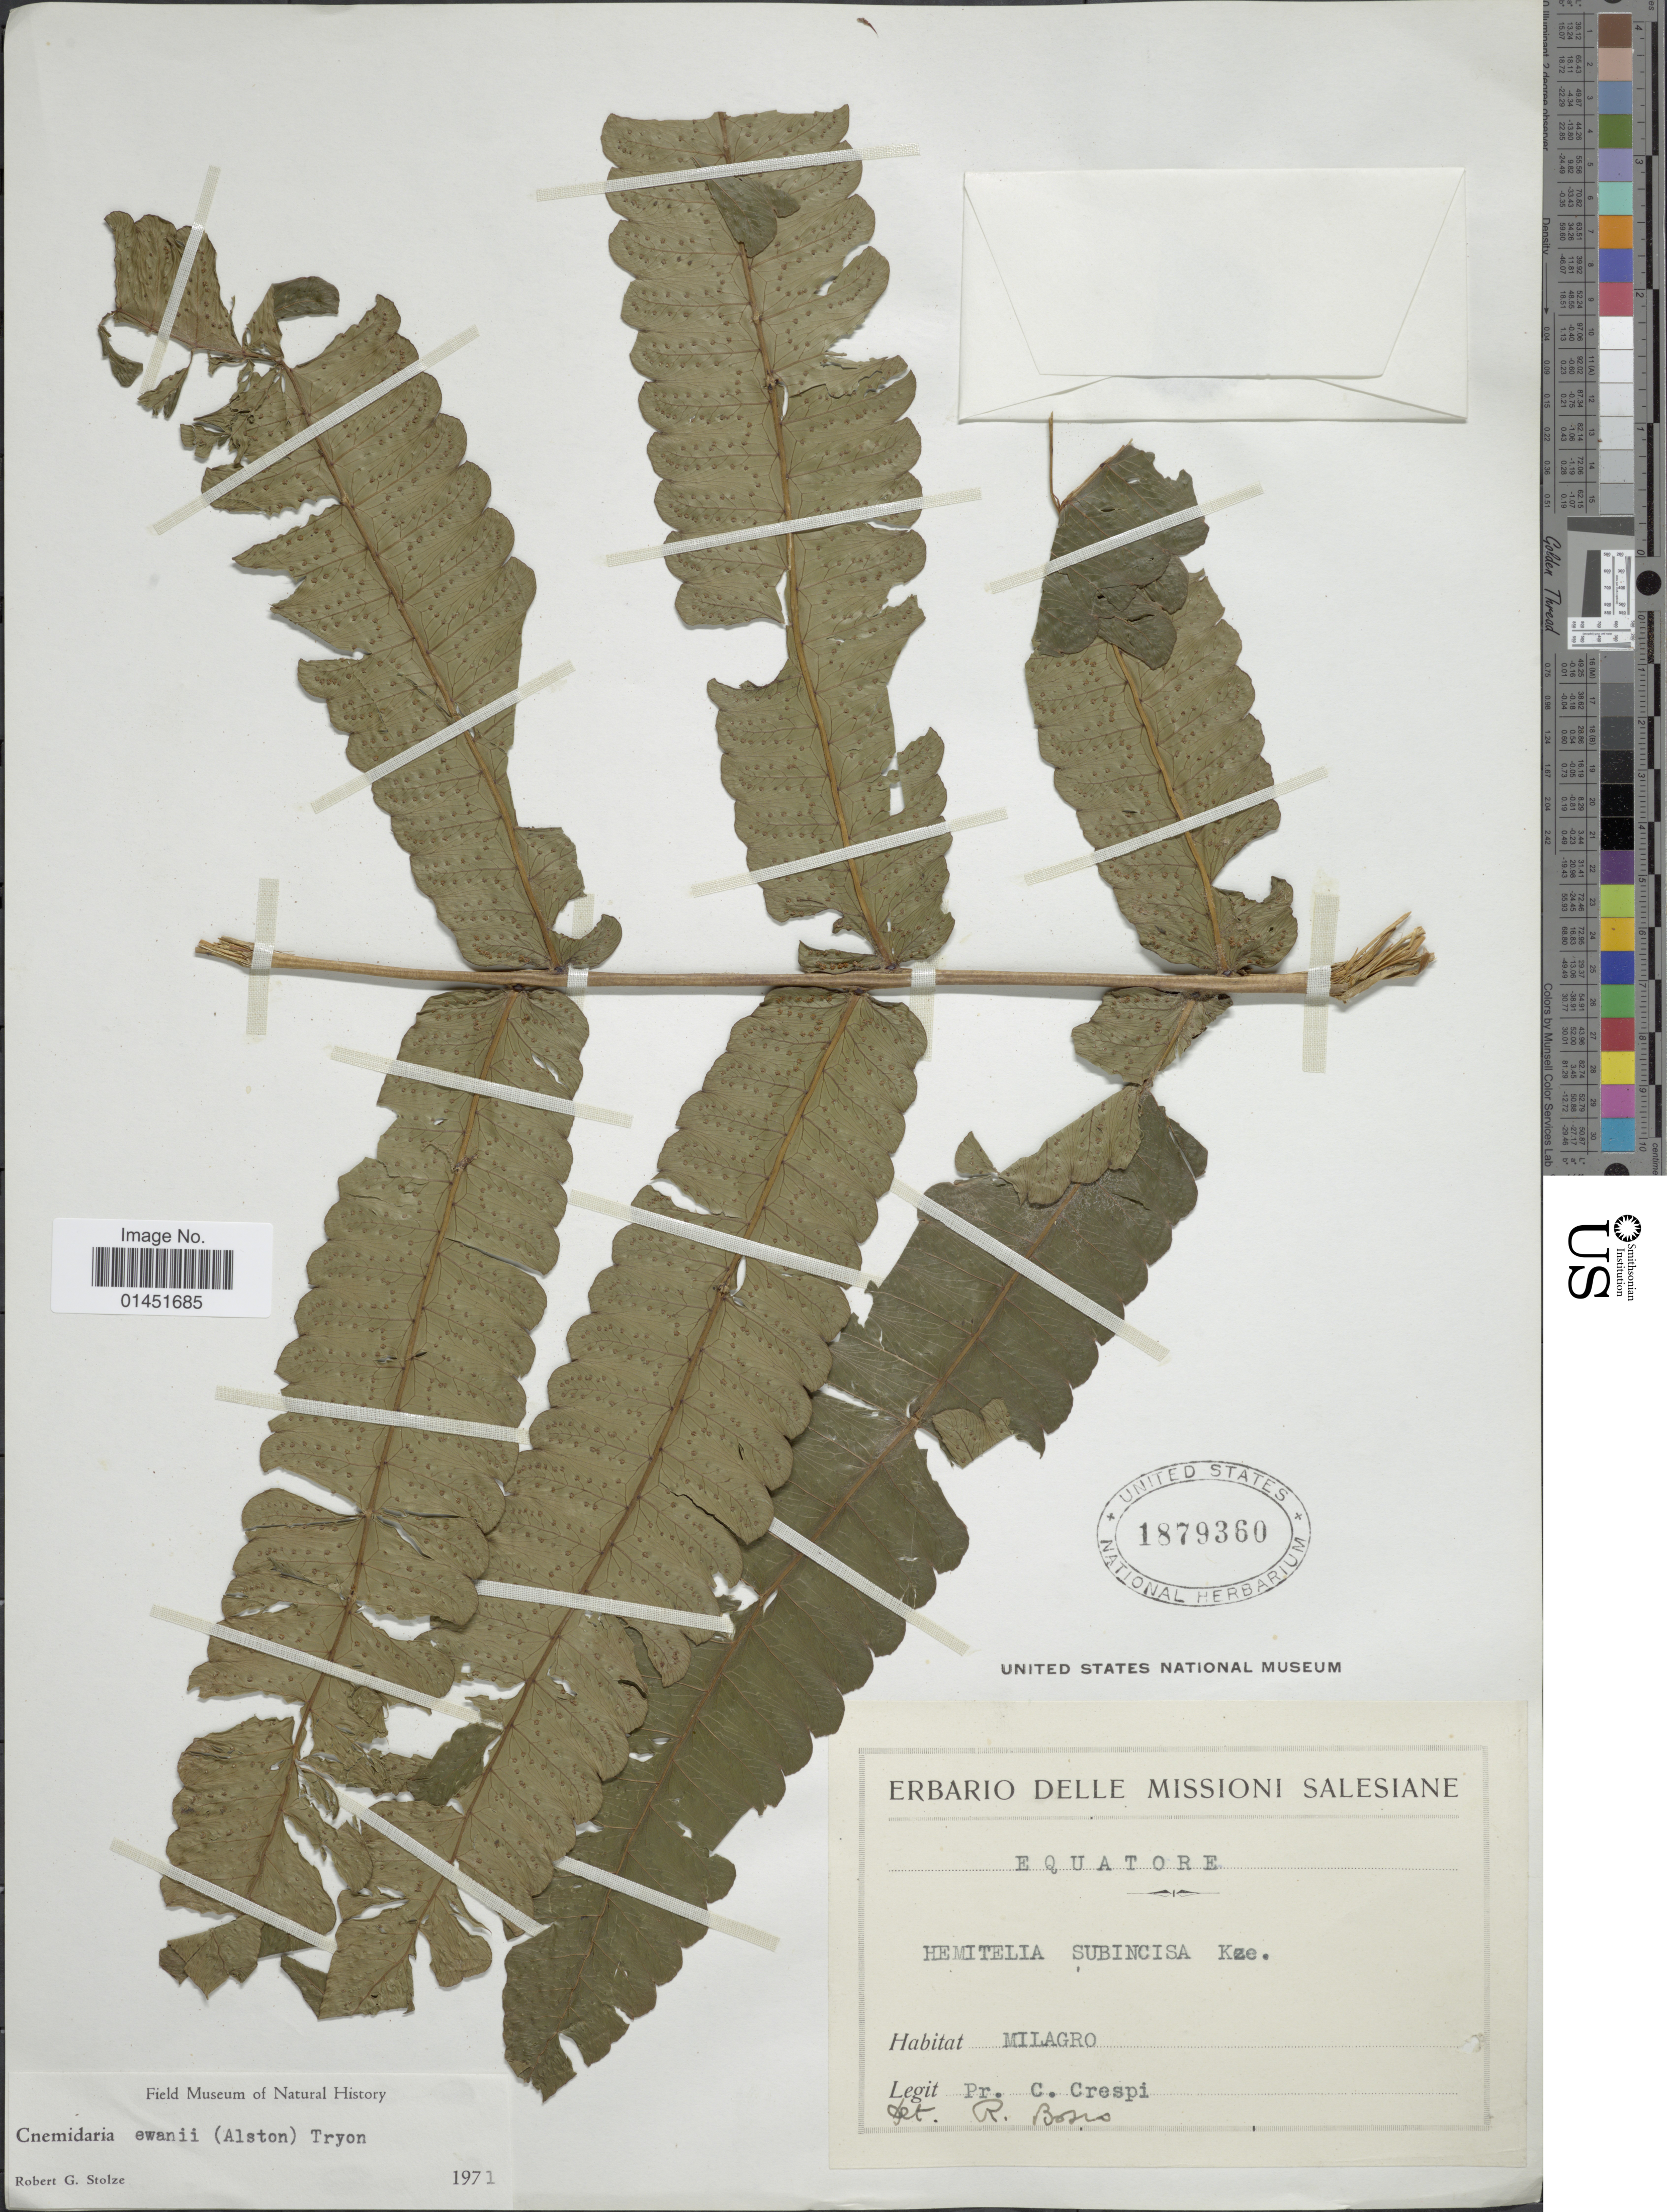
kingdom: Plantae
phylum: Tracheophyta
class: Polypodiopsida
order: Cyatheales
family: Cyatheaceae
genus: Cyathea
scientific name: Cyathea ewanii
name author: Alston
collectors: C. Crespi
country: Ecuador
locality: Equatore. Milagro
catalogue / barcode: US 1879360